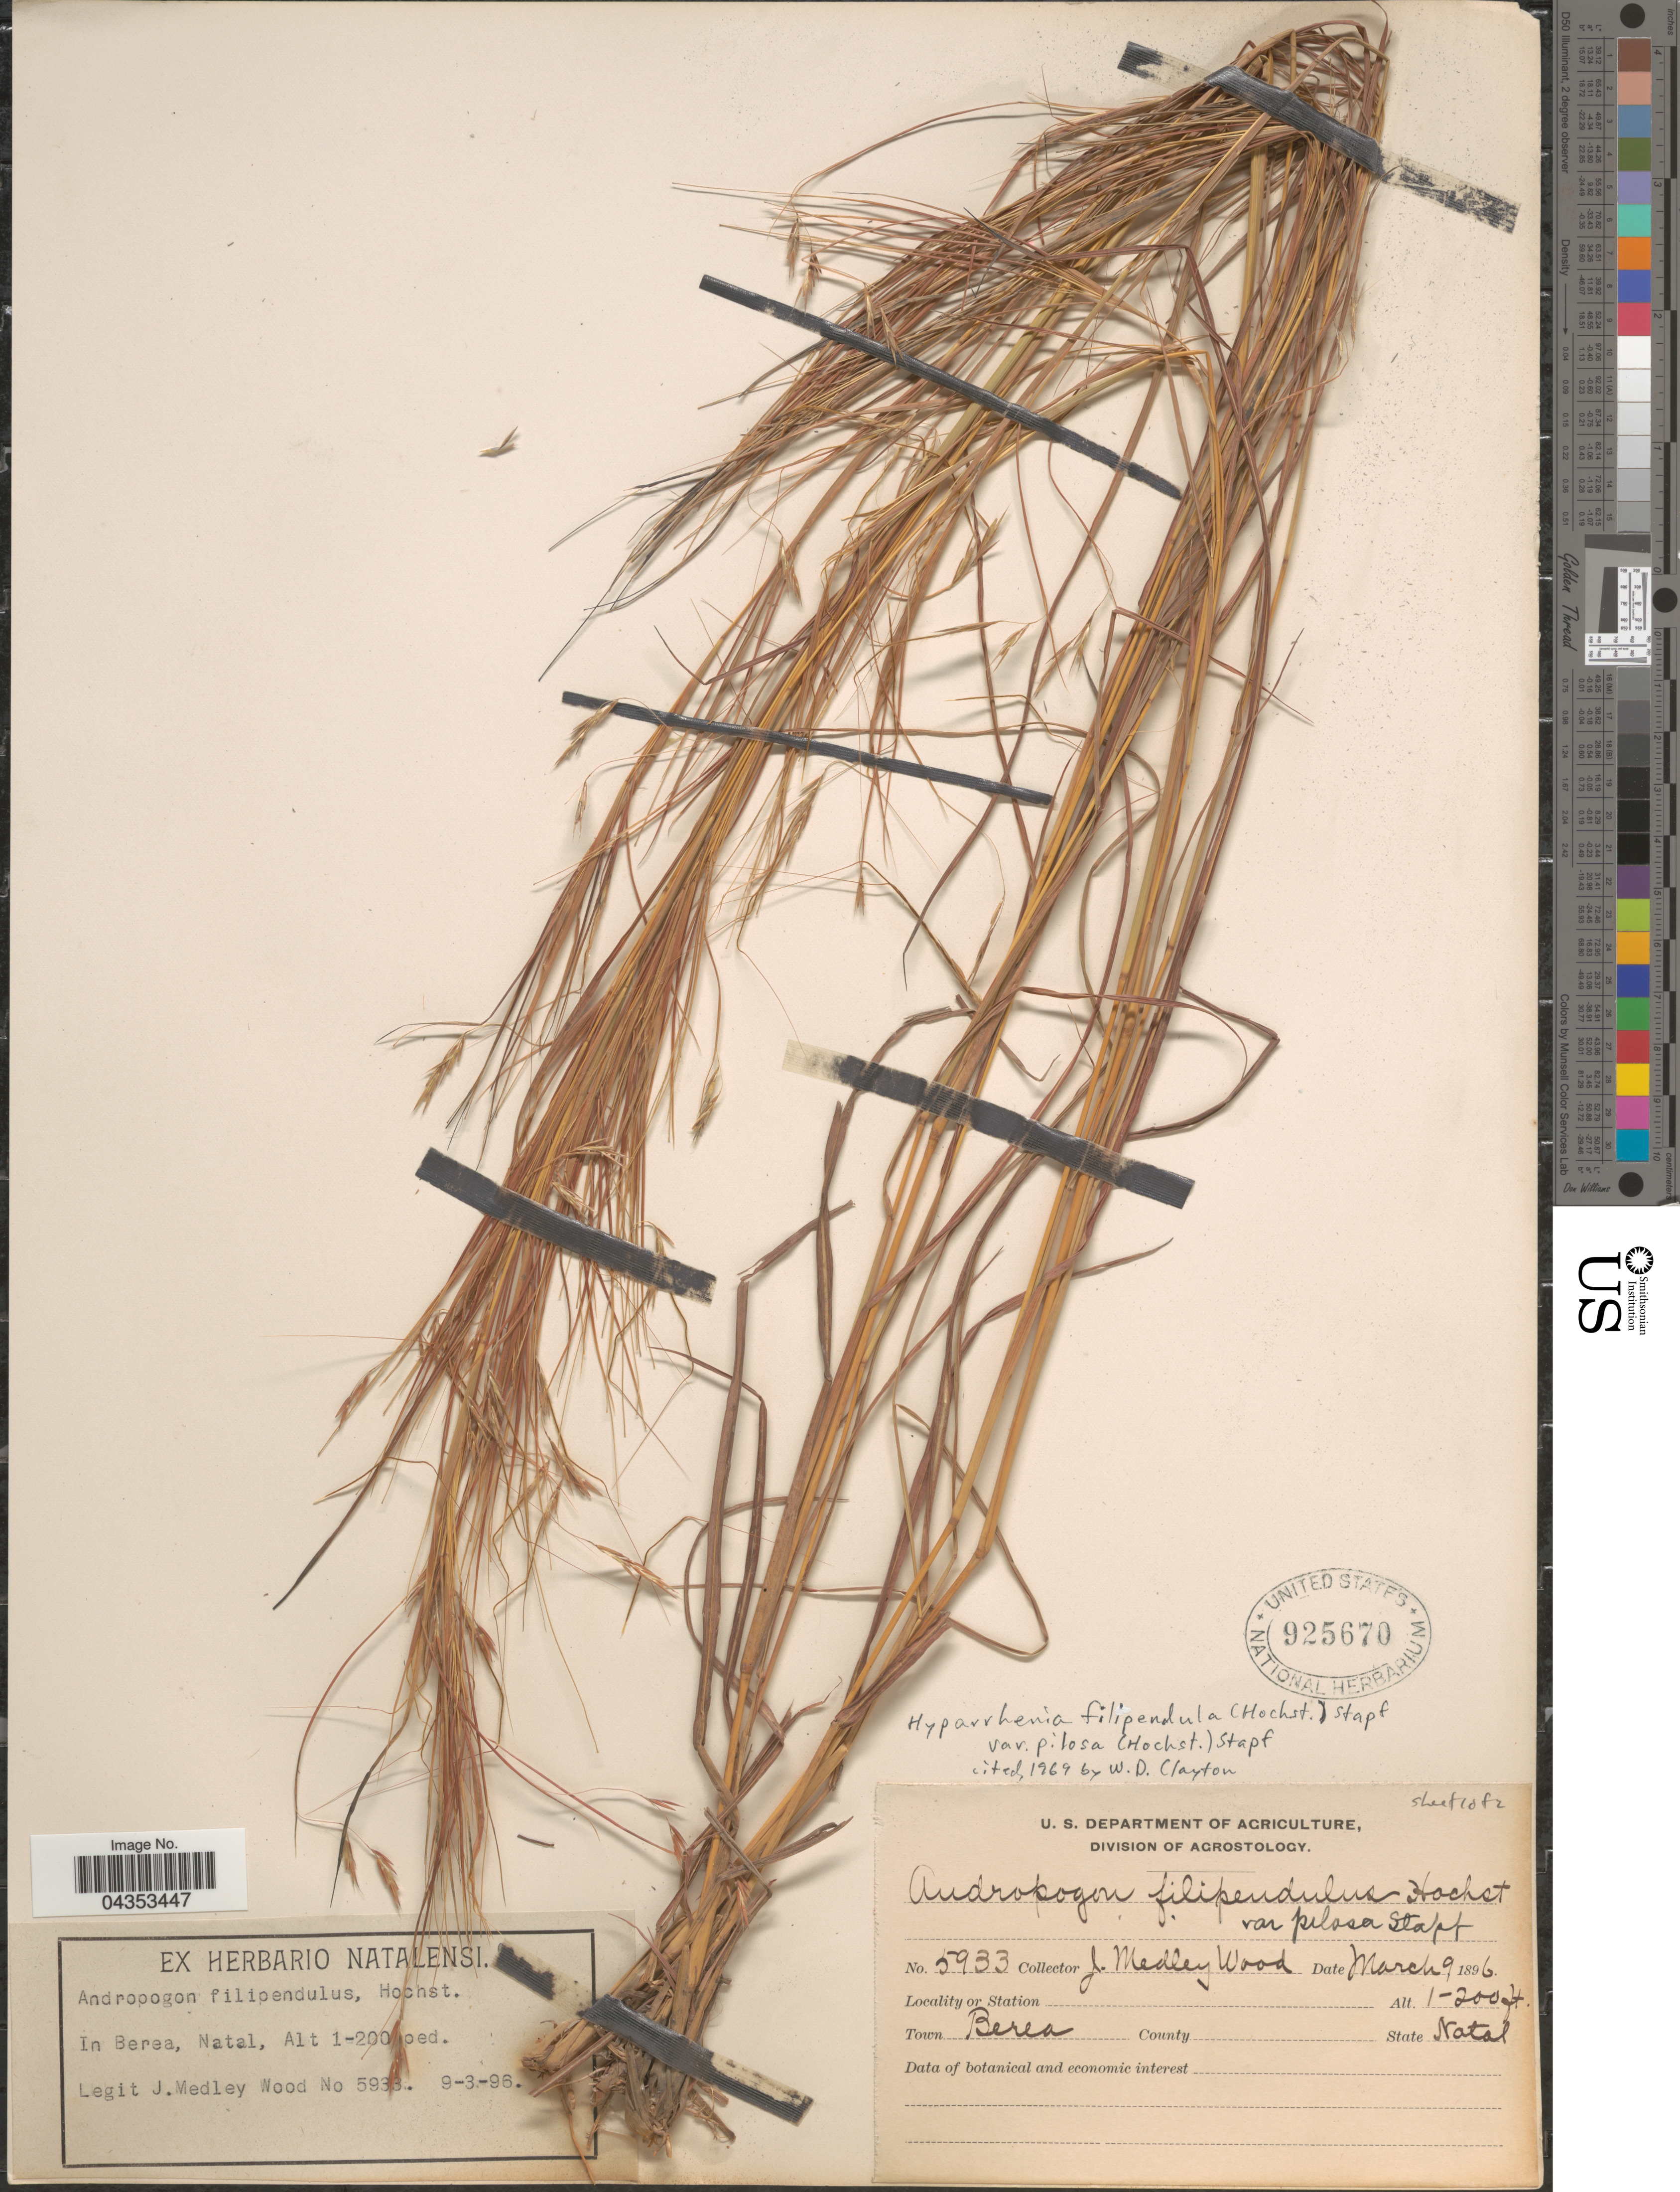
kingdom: Plantae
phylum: Tracheophyta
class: Liliopsida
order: Poales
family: Poaceae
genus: Hyparrhenia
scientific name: Hyparrhenia filipendula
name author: (Hochr.) Stapf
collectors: J. M. Wood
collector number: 5933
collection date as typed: Transcribed d/m/y: 9/3/96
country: South Africa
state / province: KwaZulu-Natal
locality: Town Berea, State Natal.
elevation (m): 30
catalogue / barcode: US 925670